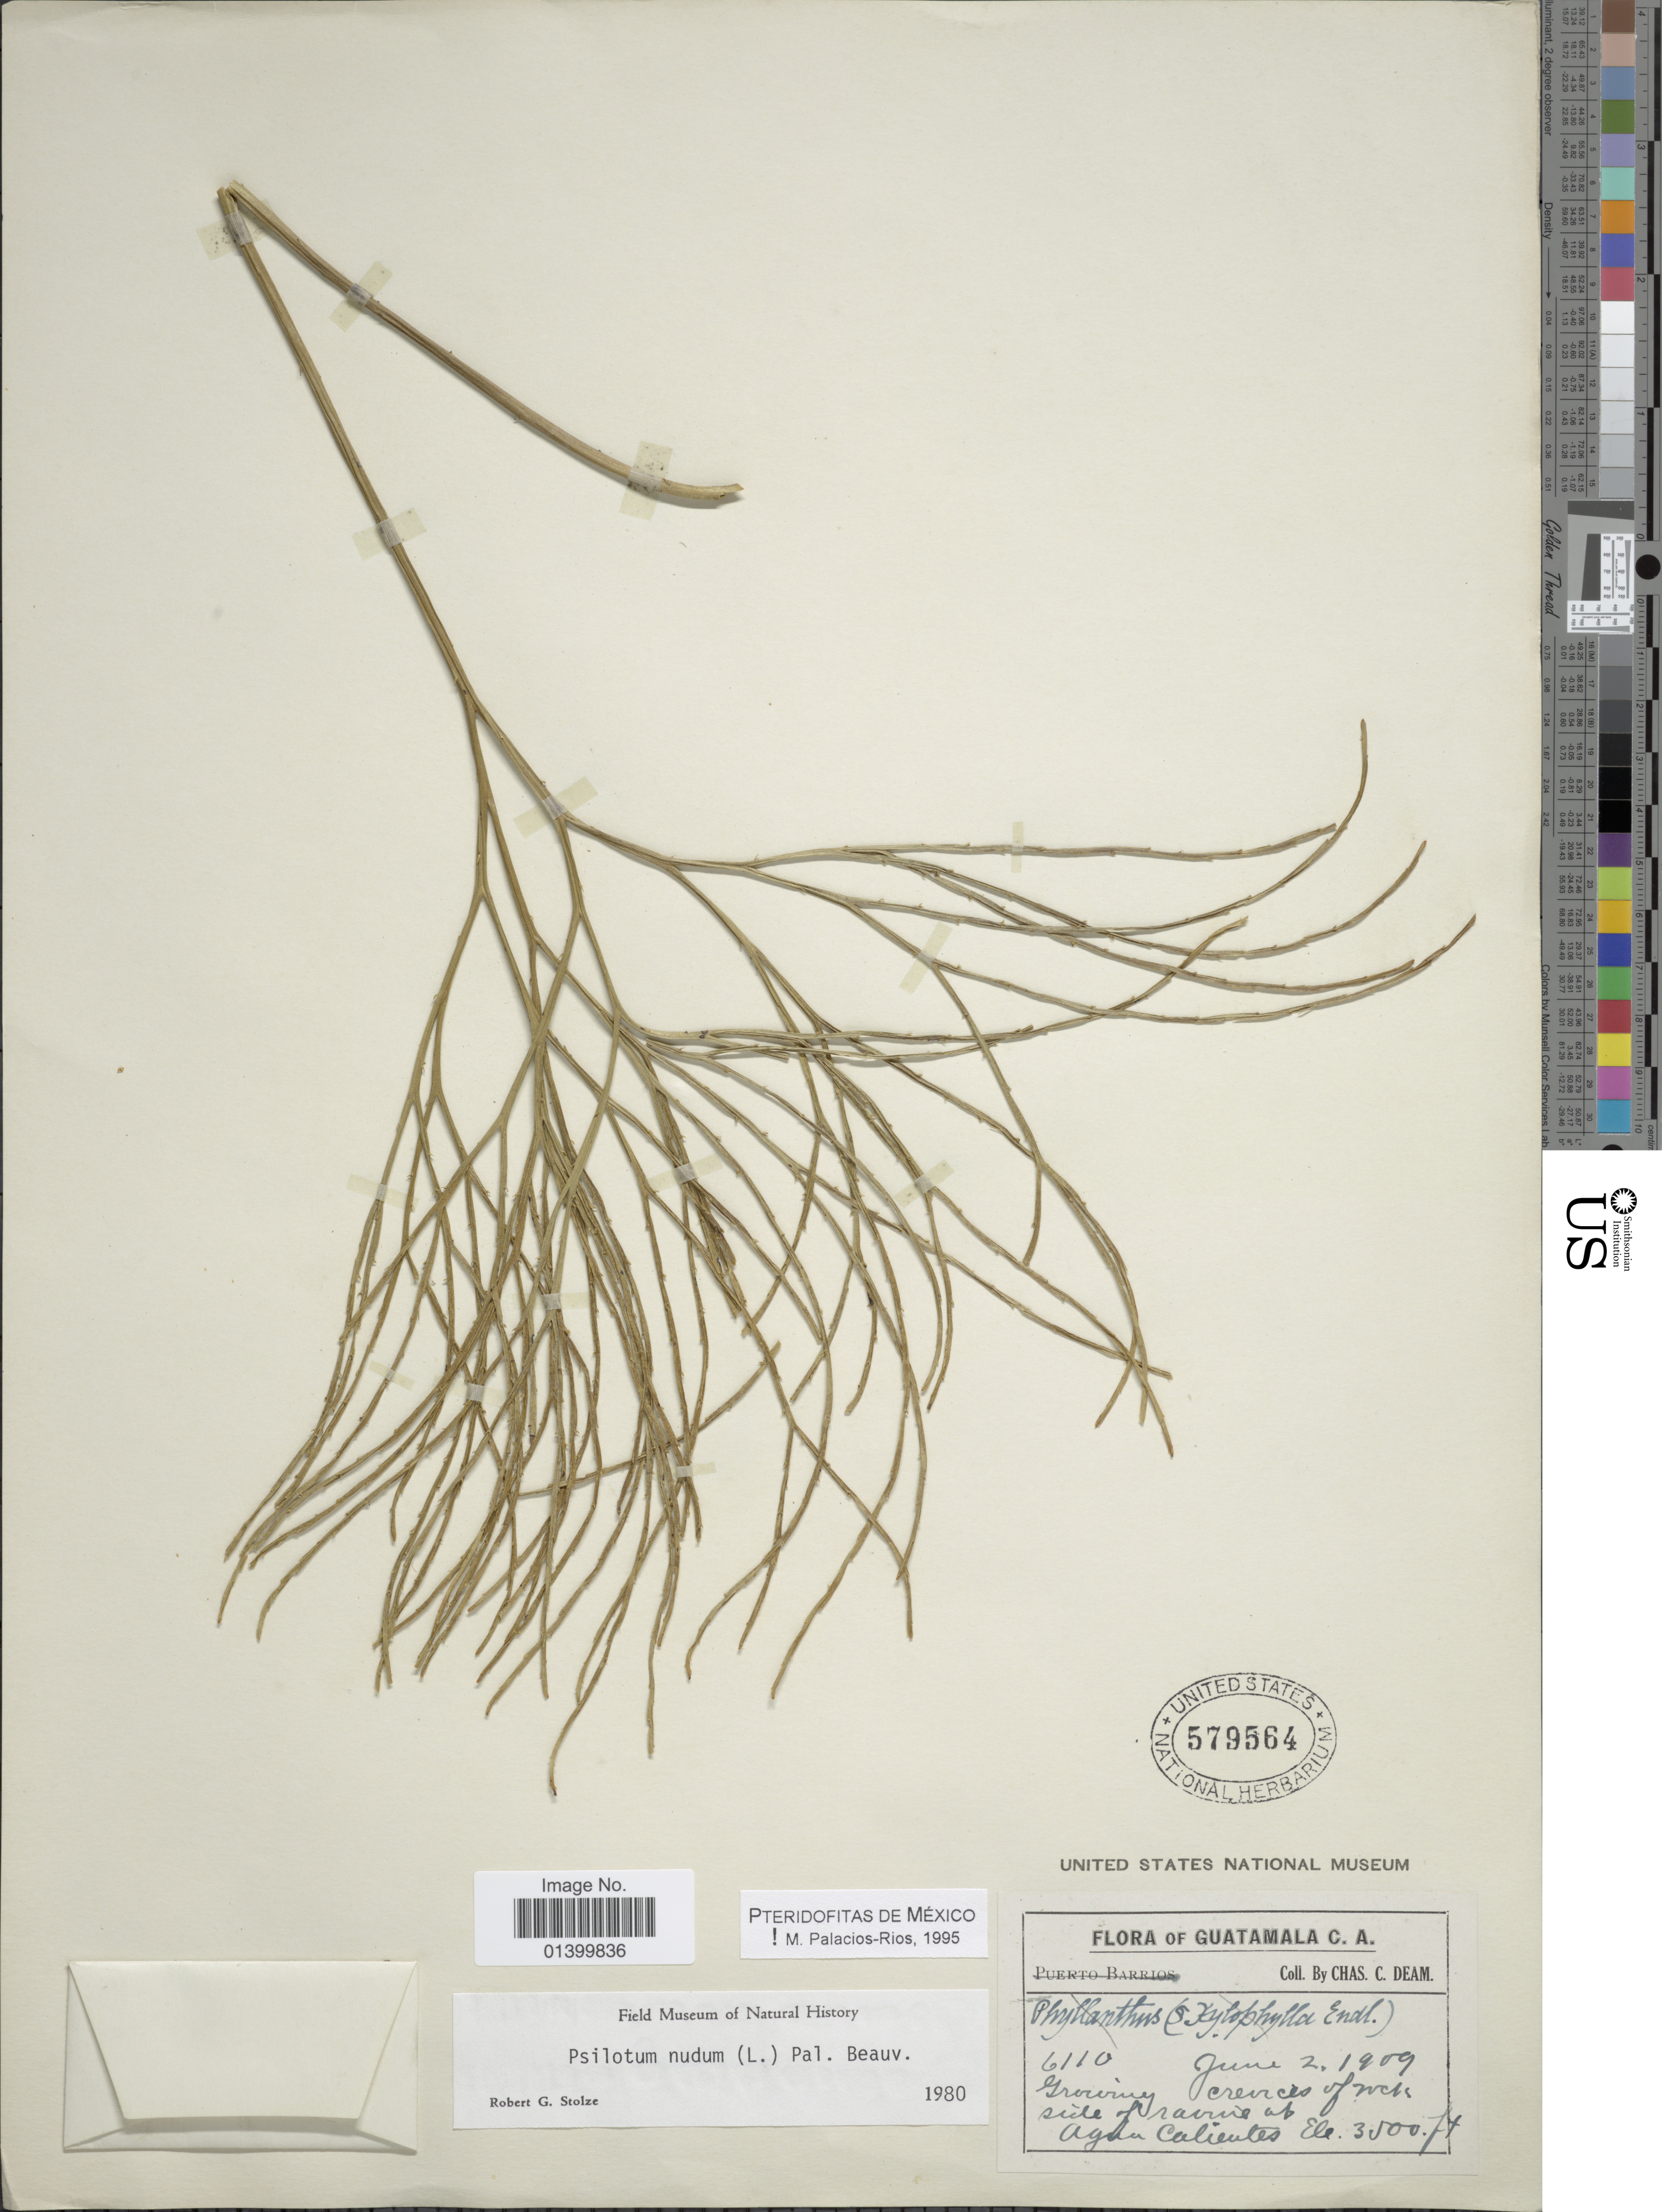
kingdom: Plantae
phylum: Tracheophyta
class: Polypodiopsida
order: Psilotales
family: Psilotaceae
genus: Psilotum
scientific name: Psilotum nudum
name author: (L.) P. Beauv.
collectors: C. C. Deam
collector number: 6110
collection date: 1909-06-02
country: Guatemala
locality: Flora of Guatamala C.A. Growing crevices of west side of ravine at Agua Calientes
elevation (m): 1067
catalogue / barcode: US 579564